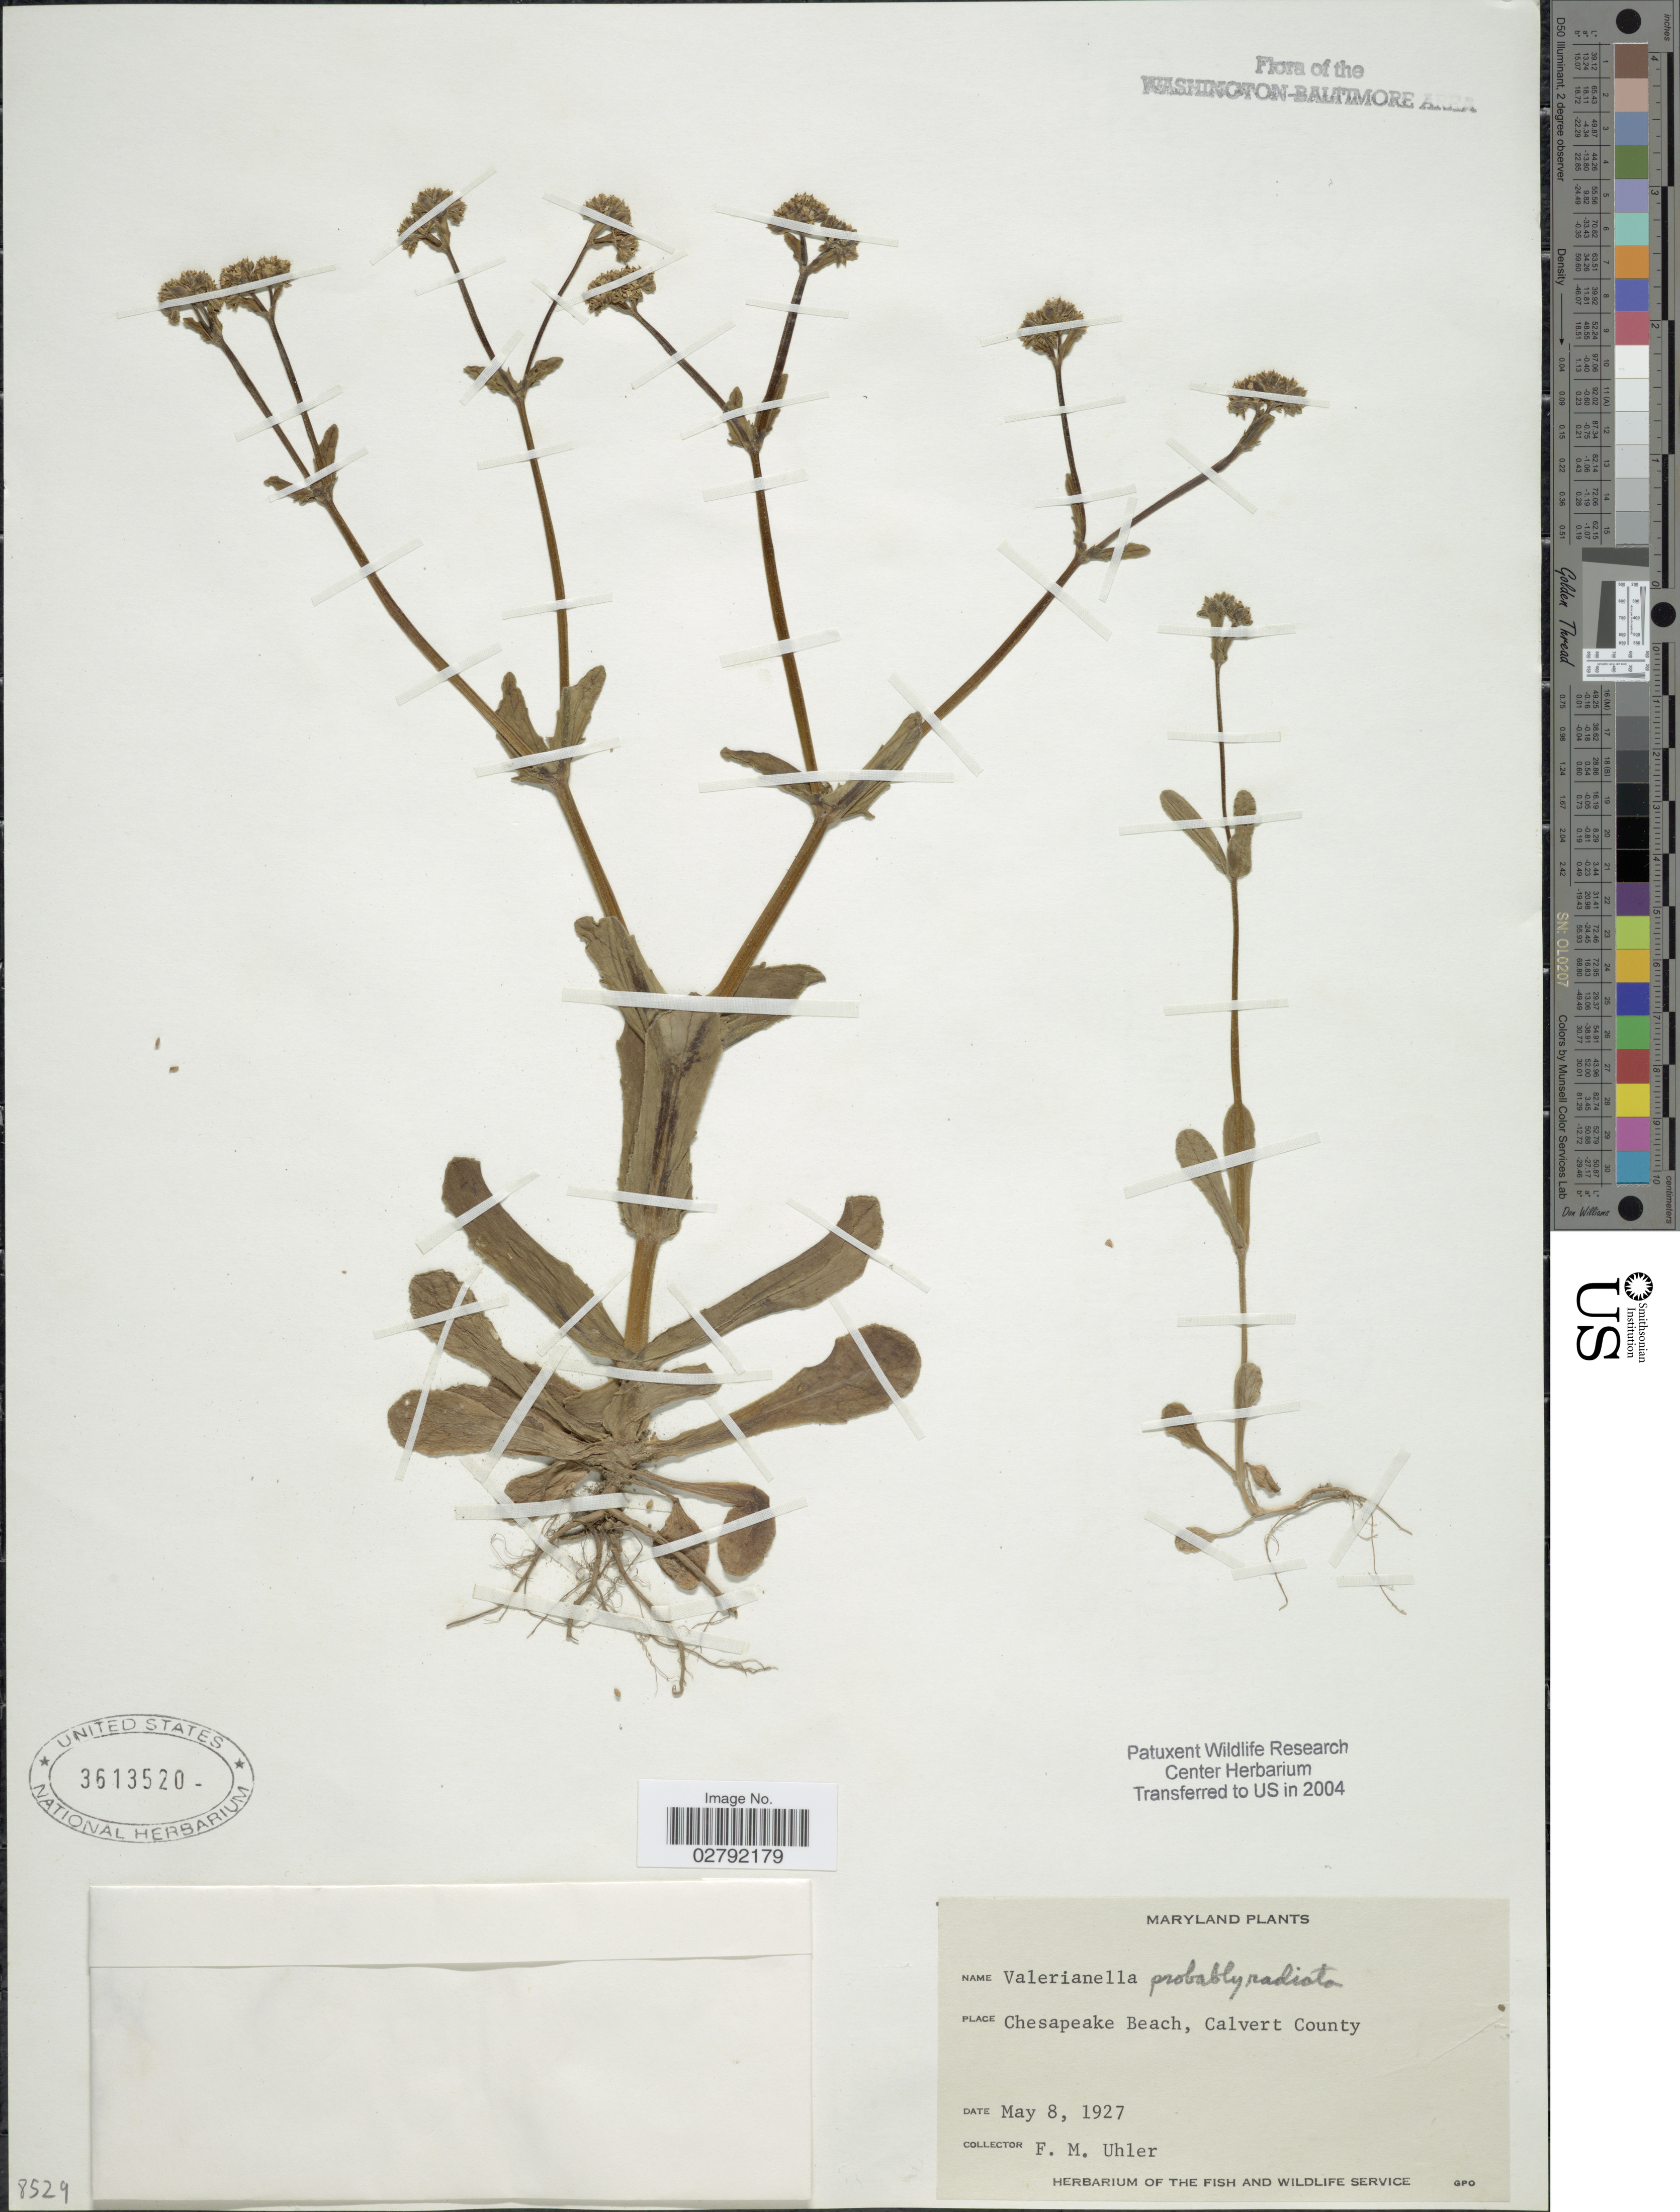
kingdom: Plantae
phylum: Tracheophyta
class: Magnoliopsida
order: Dipsacales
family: Caprifoliaceae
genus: Valerianella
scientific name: Valerianella radiata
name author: (L.) Dufr.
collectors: F. M. Uhler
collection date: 1927-05-08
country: United States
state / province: Maryland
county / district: Calvert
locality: Chesapeake Beach, Calvert County.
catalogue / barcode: US 3613520